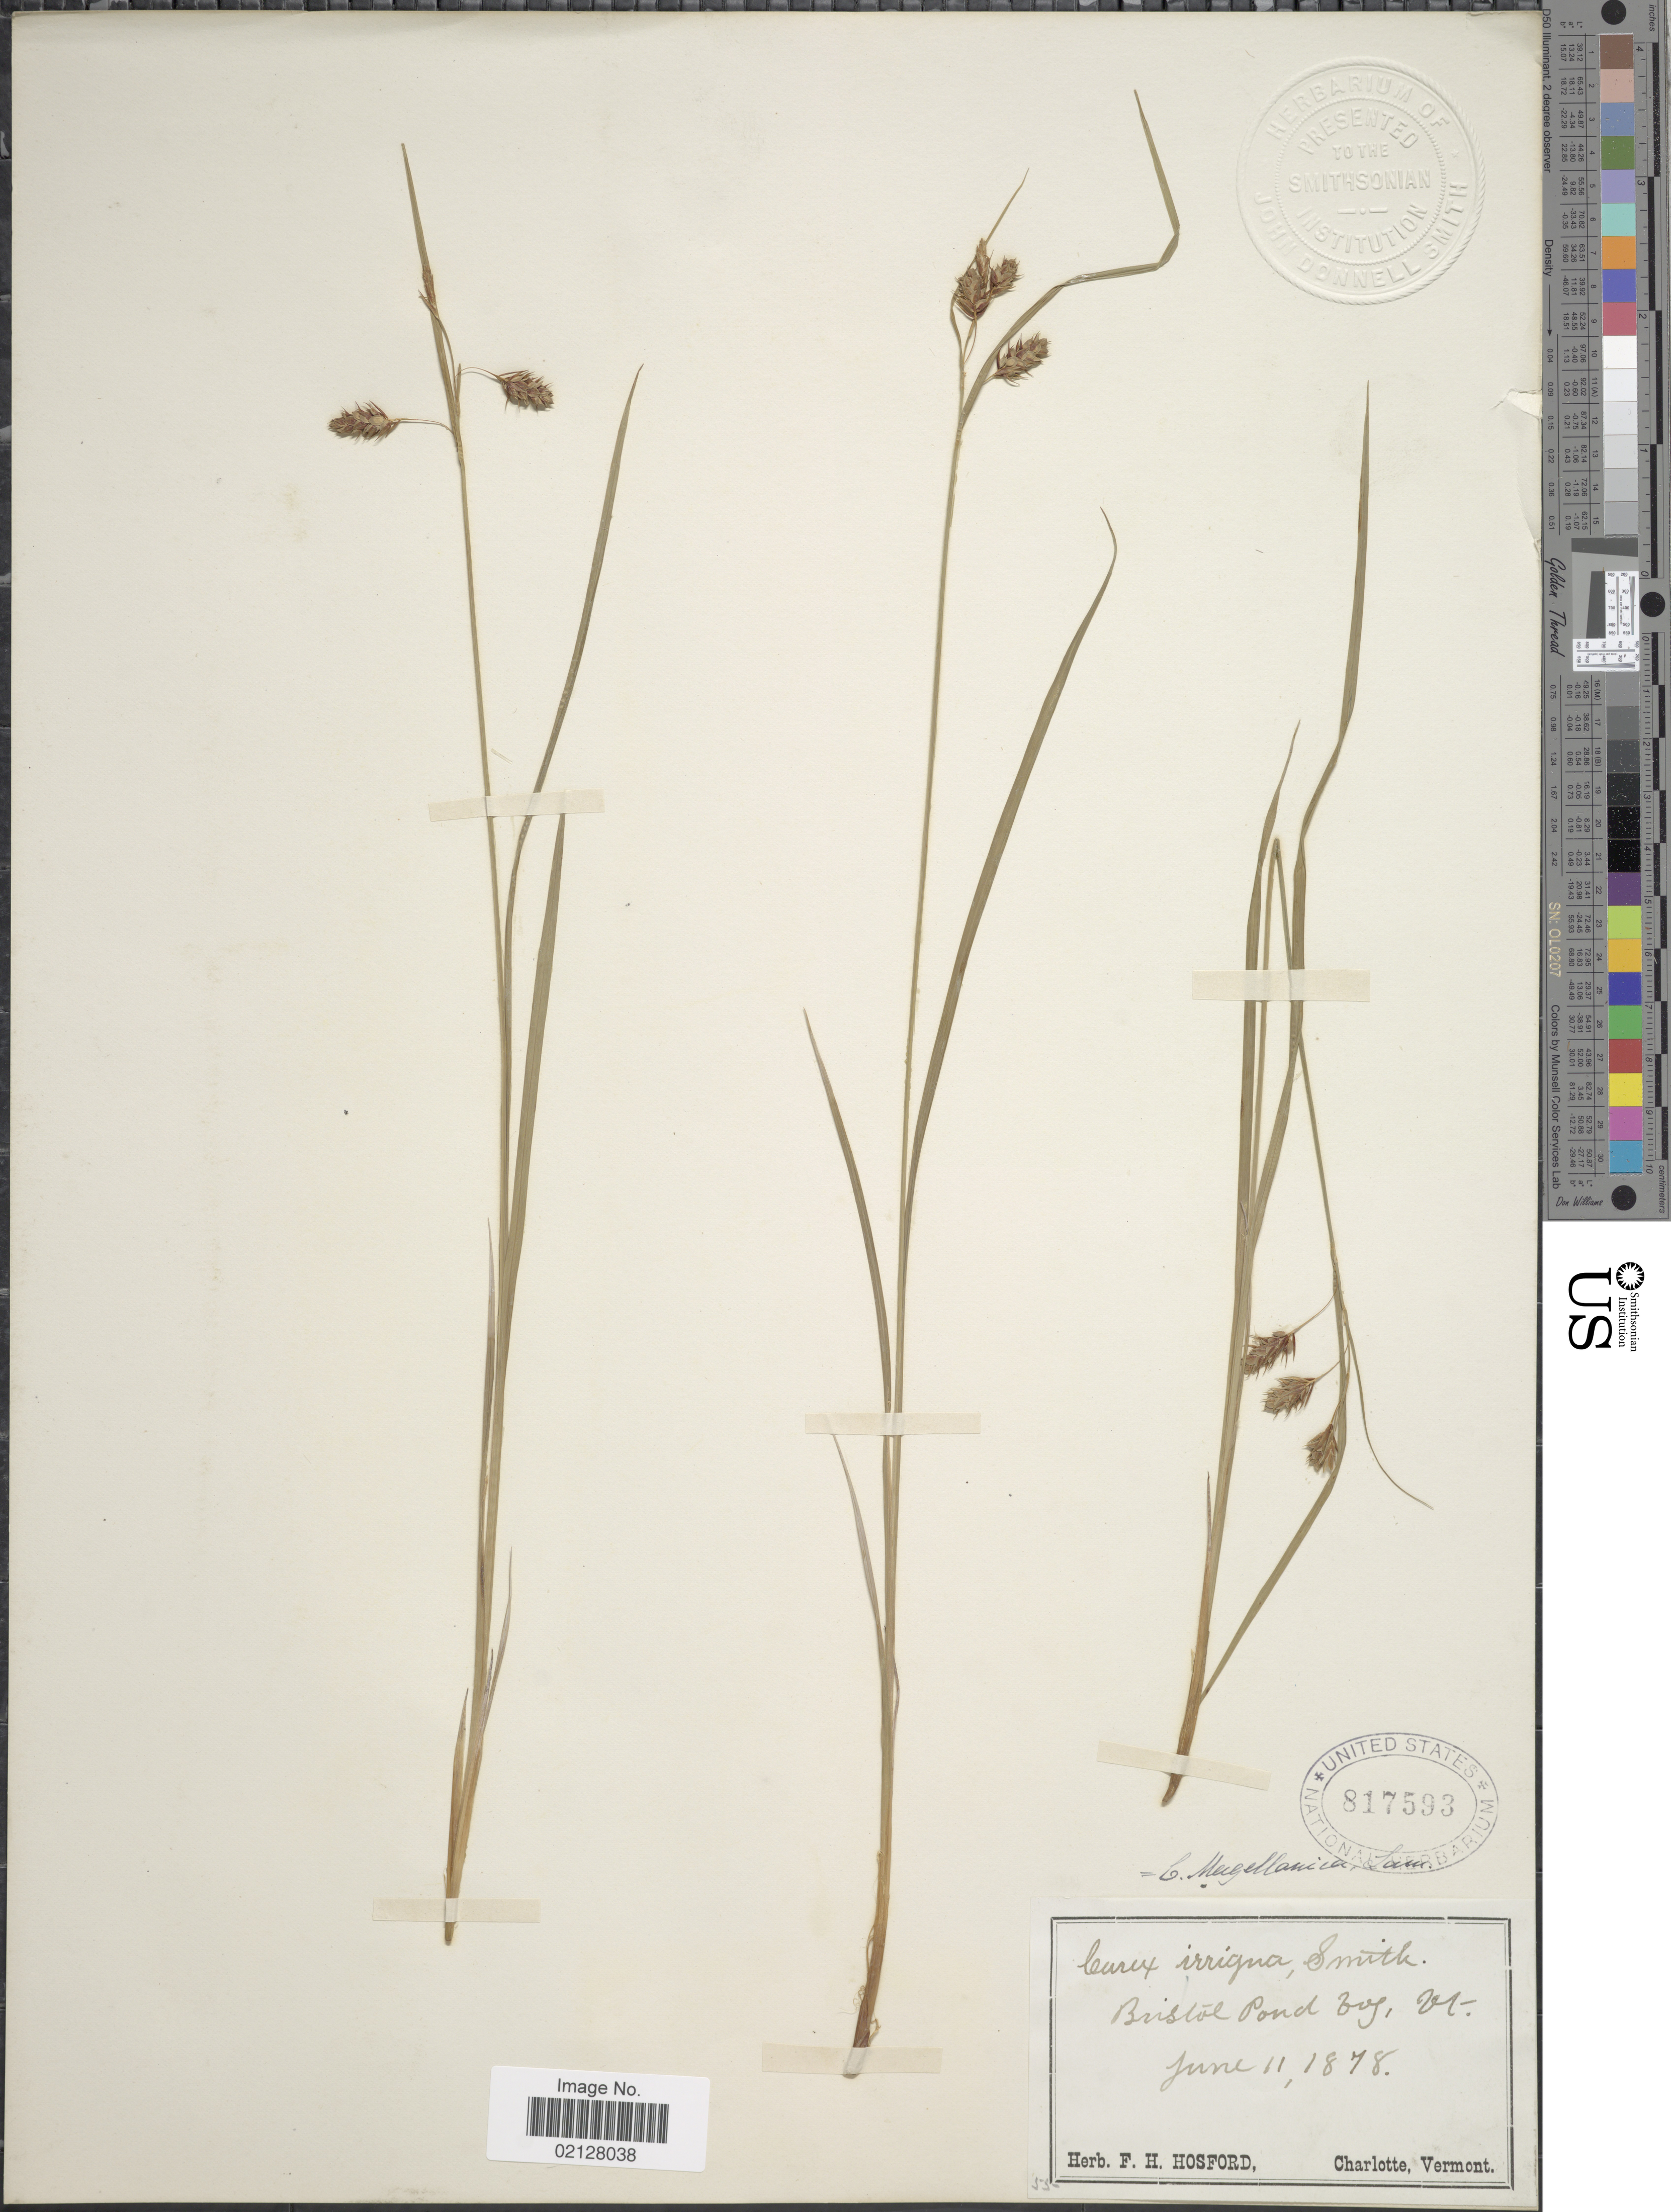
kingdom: Plantae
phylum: Tracheophyta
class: Liliopsida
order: Poales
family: Cyperaceae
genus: Carex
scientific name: Carex magellanica subsp. irrigua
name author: (Wahlenb.) Hiitonen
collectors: ex herb. F. H. Hosford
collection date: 1878-06-11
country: United States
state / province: Vermont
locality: Bristol Pond bog. Charlotte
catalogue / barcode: US 817593